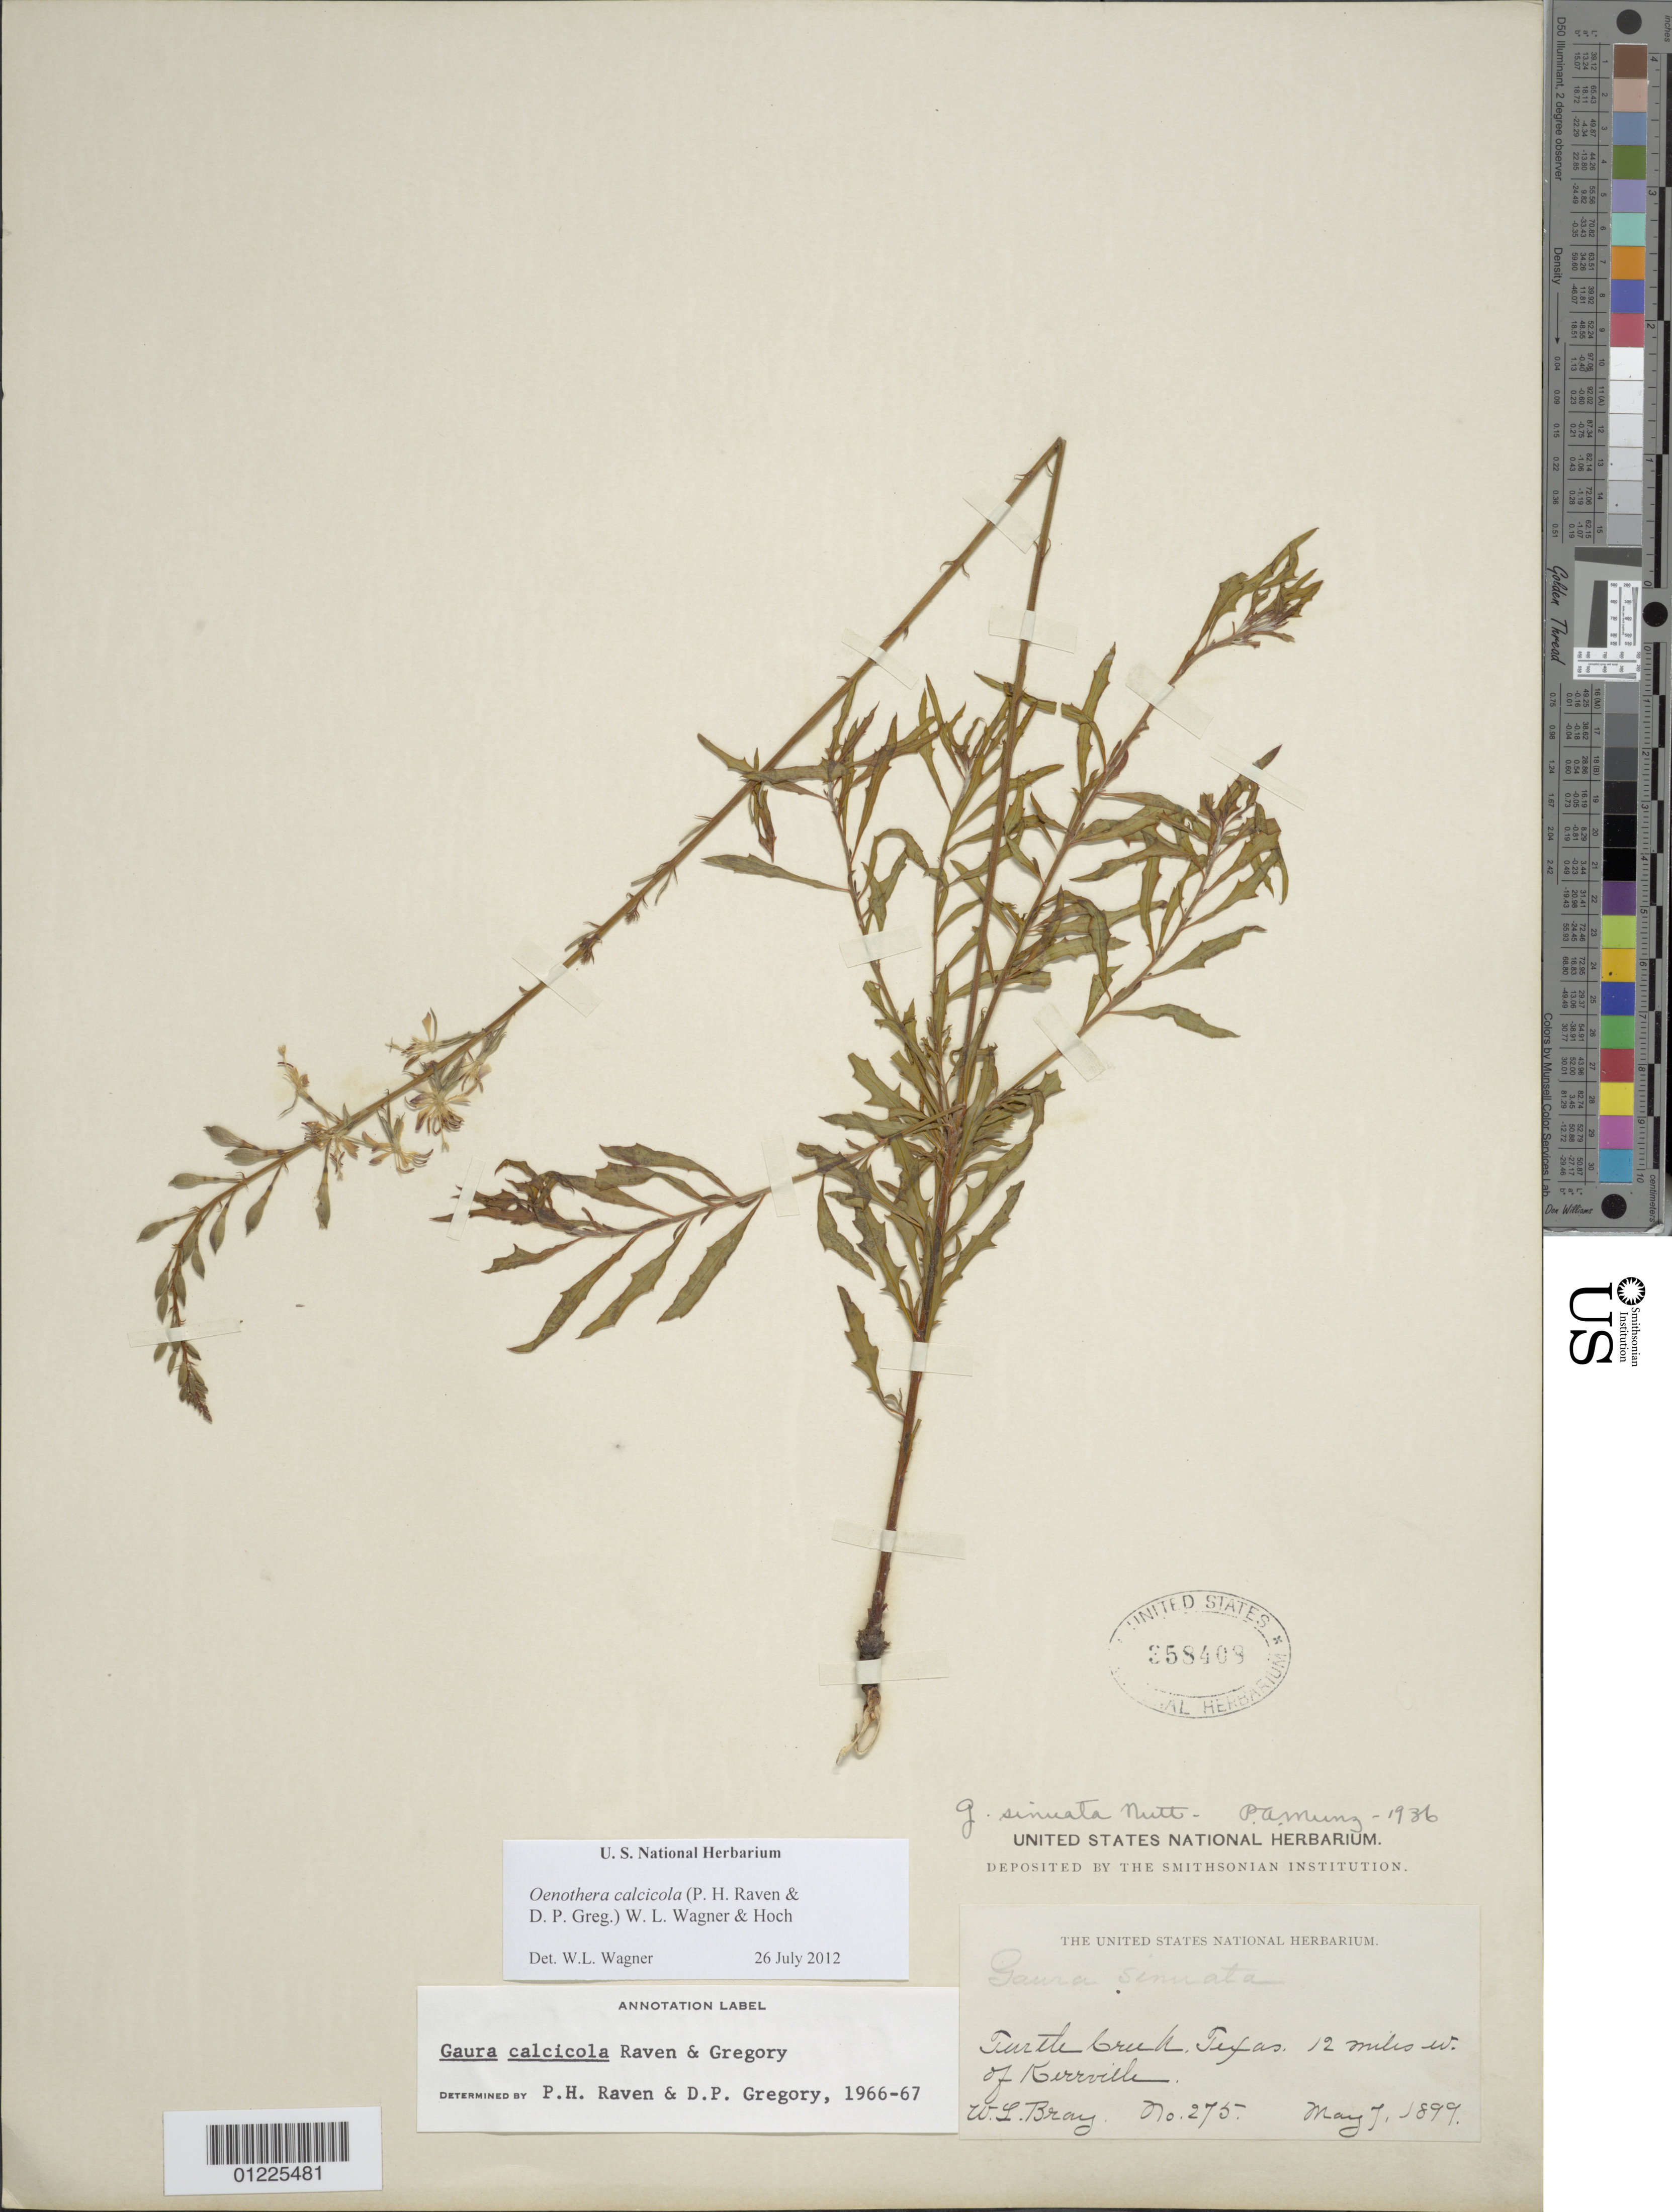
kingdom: Plantae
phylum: Tracheophyta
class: Magnoliopsida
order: Myrtales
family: Onagraceae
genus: Oenothera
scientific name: Oenothera calcicola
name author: (P.H. Raven & D.P. Greg.) W.L. Wagner & Hoch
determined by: Wagner, W. L., (BOT), Smithsonian Institution - National Museum of Natural History (UNITED STATES)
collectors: W. L. Bray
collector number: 275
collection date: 1899-05-07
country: United States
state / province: Texas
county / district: Kerr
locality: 12 miles W of Kerrville.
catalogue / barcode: US 358409